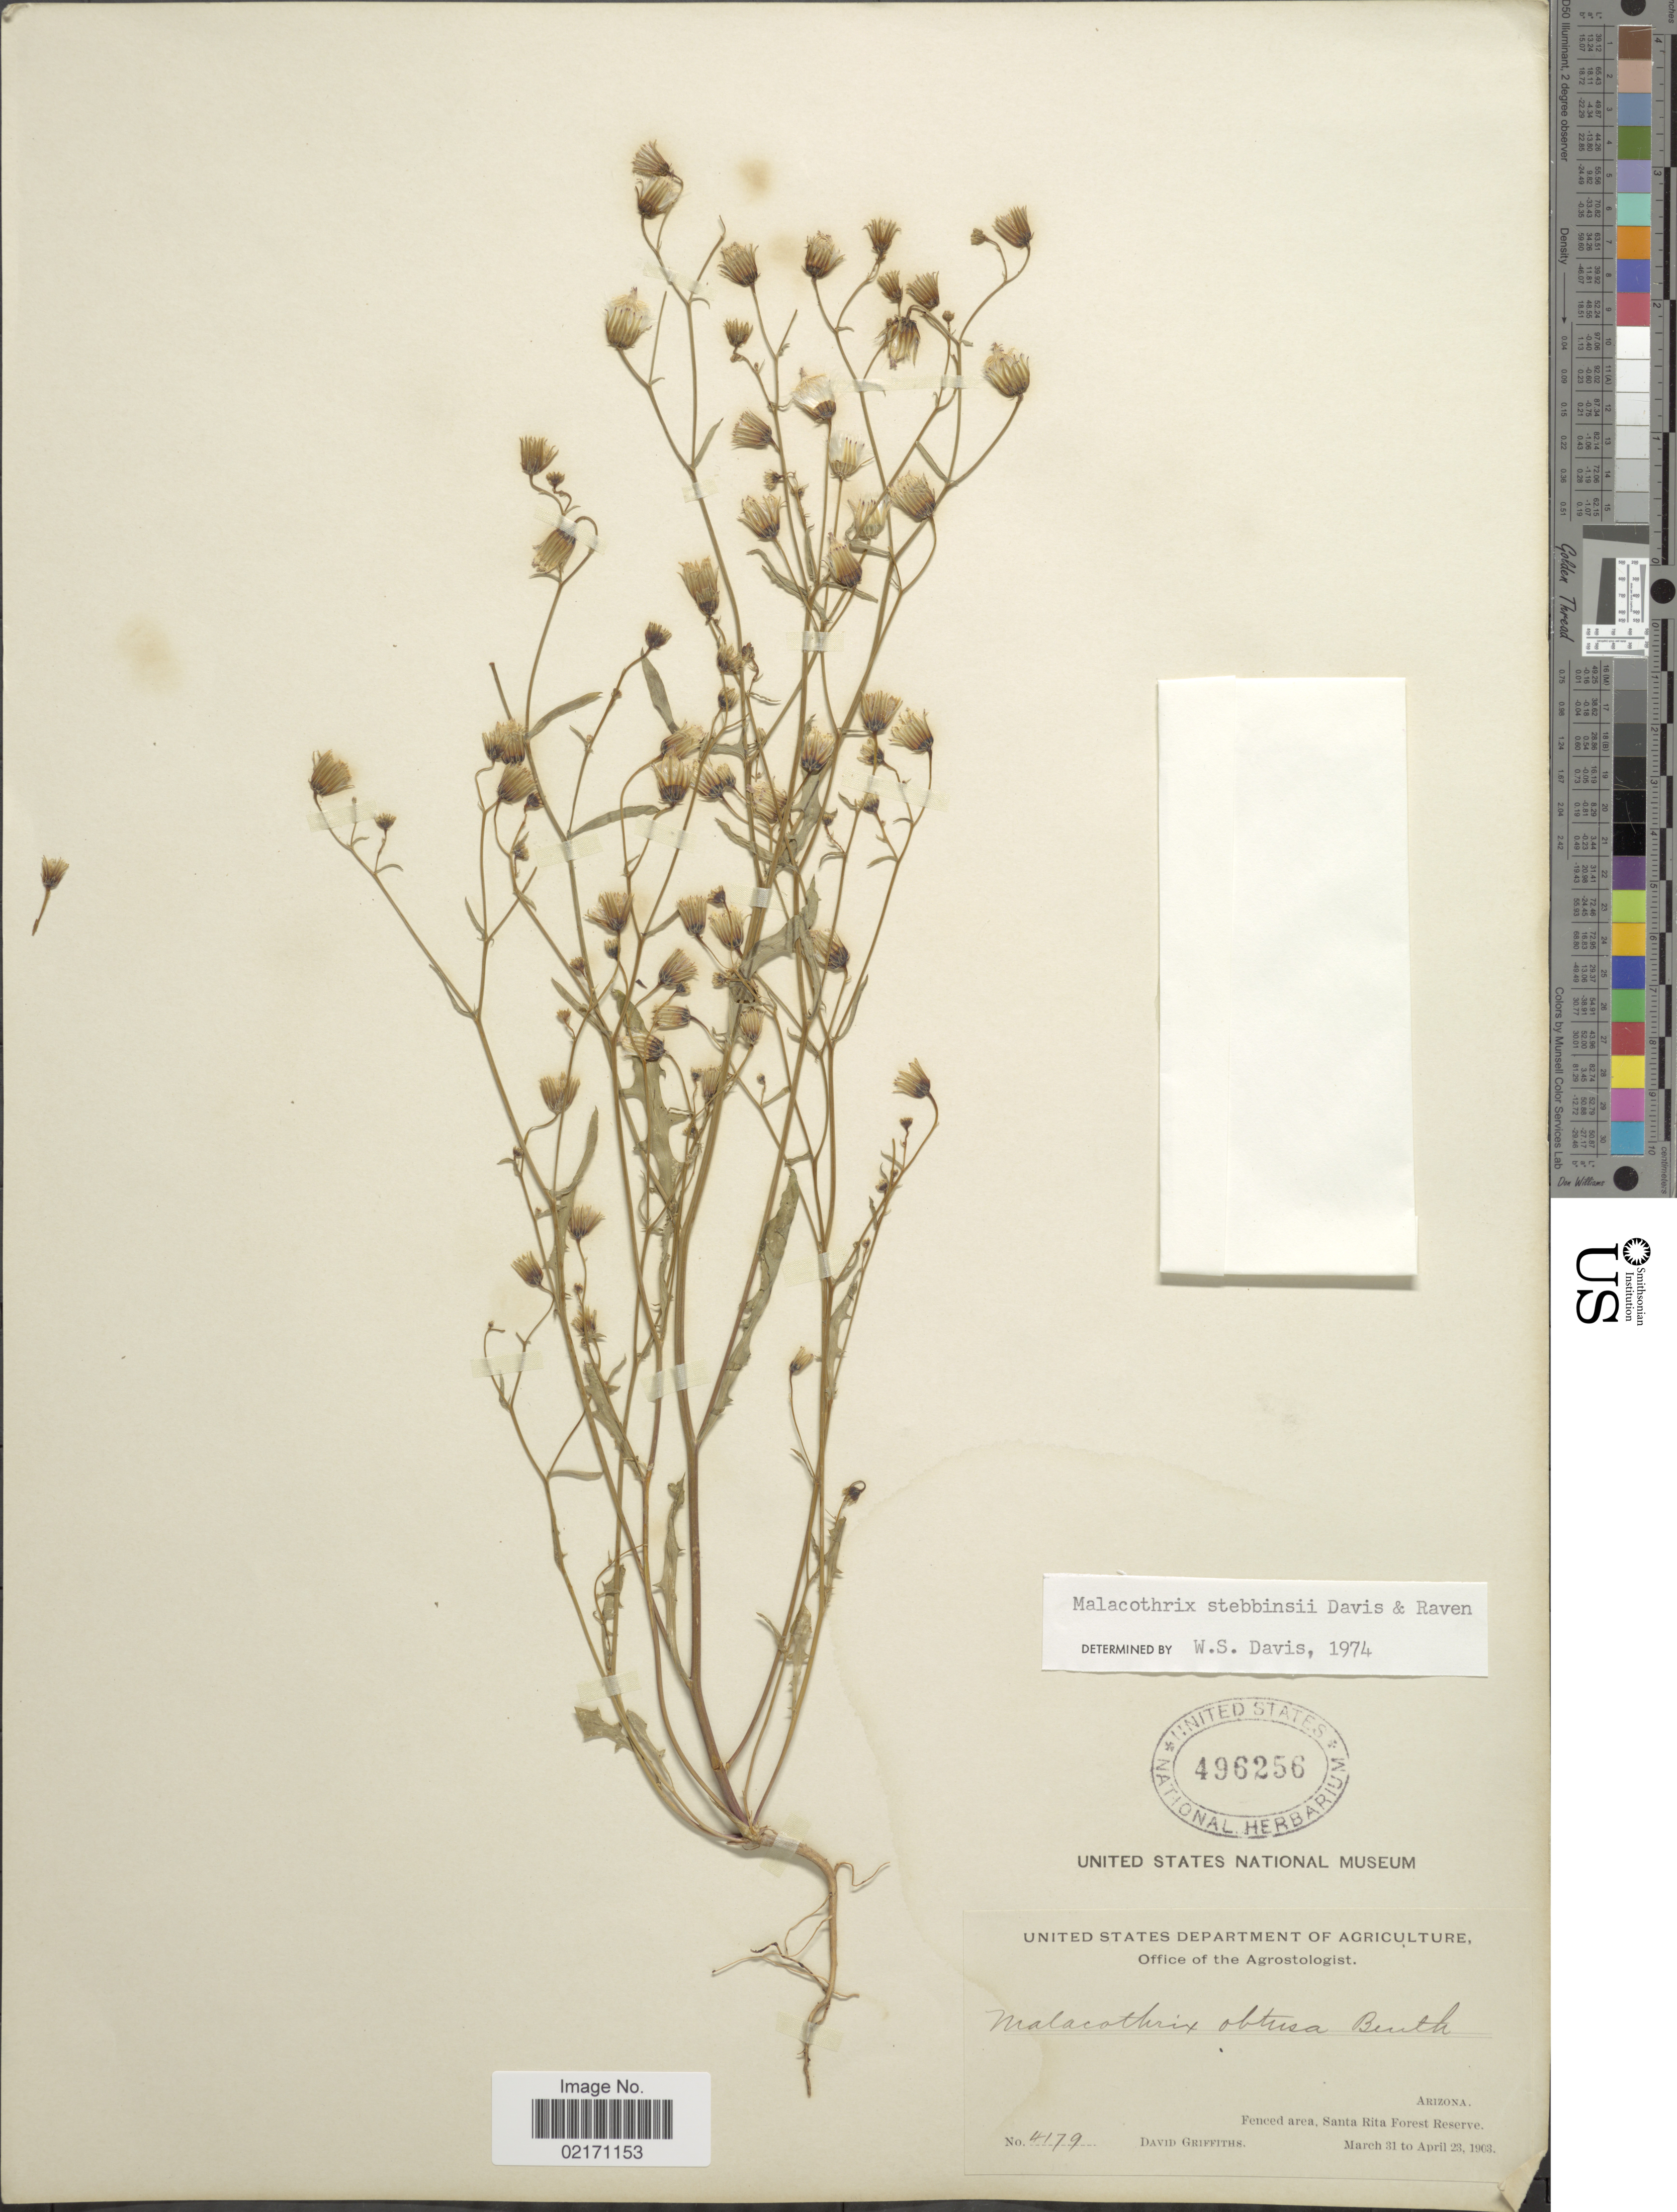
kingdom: Plantae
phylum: Tracheophyta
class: Magnoliopsida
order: Asterales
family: Asteraceae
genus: Malacothrix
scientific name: Malacothrix stebbinsii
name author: W.S. Davis & P.H. Raven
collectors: D. Griffiths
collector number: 4179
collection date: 1903-03-31/1903-04-23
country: United States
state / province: Arizona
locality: Santa Rita Forest Reserve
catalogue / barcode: US 496256